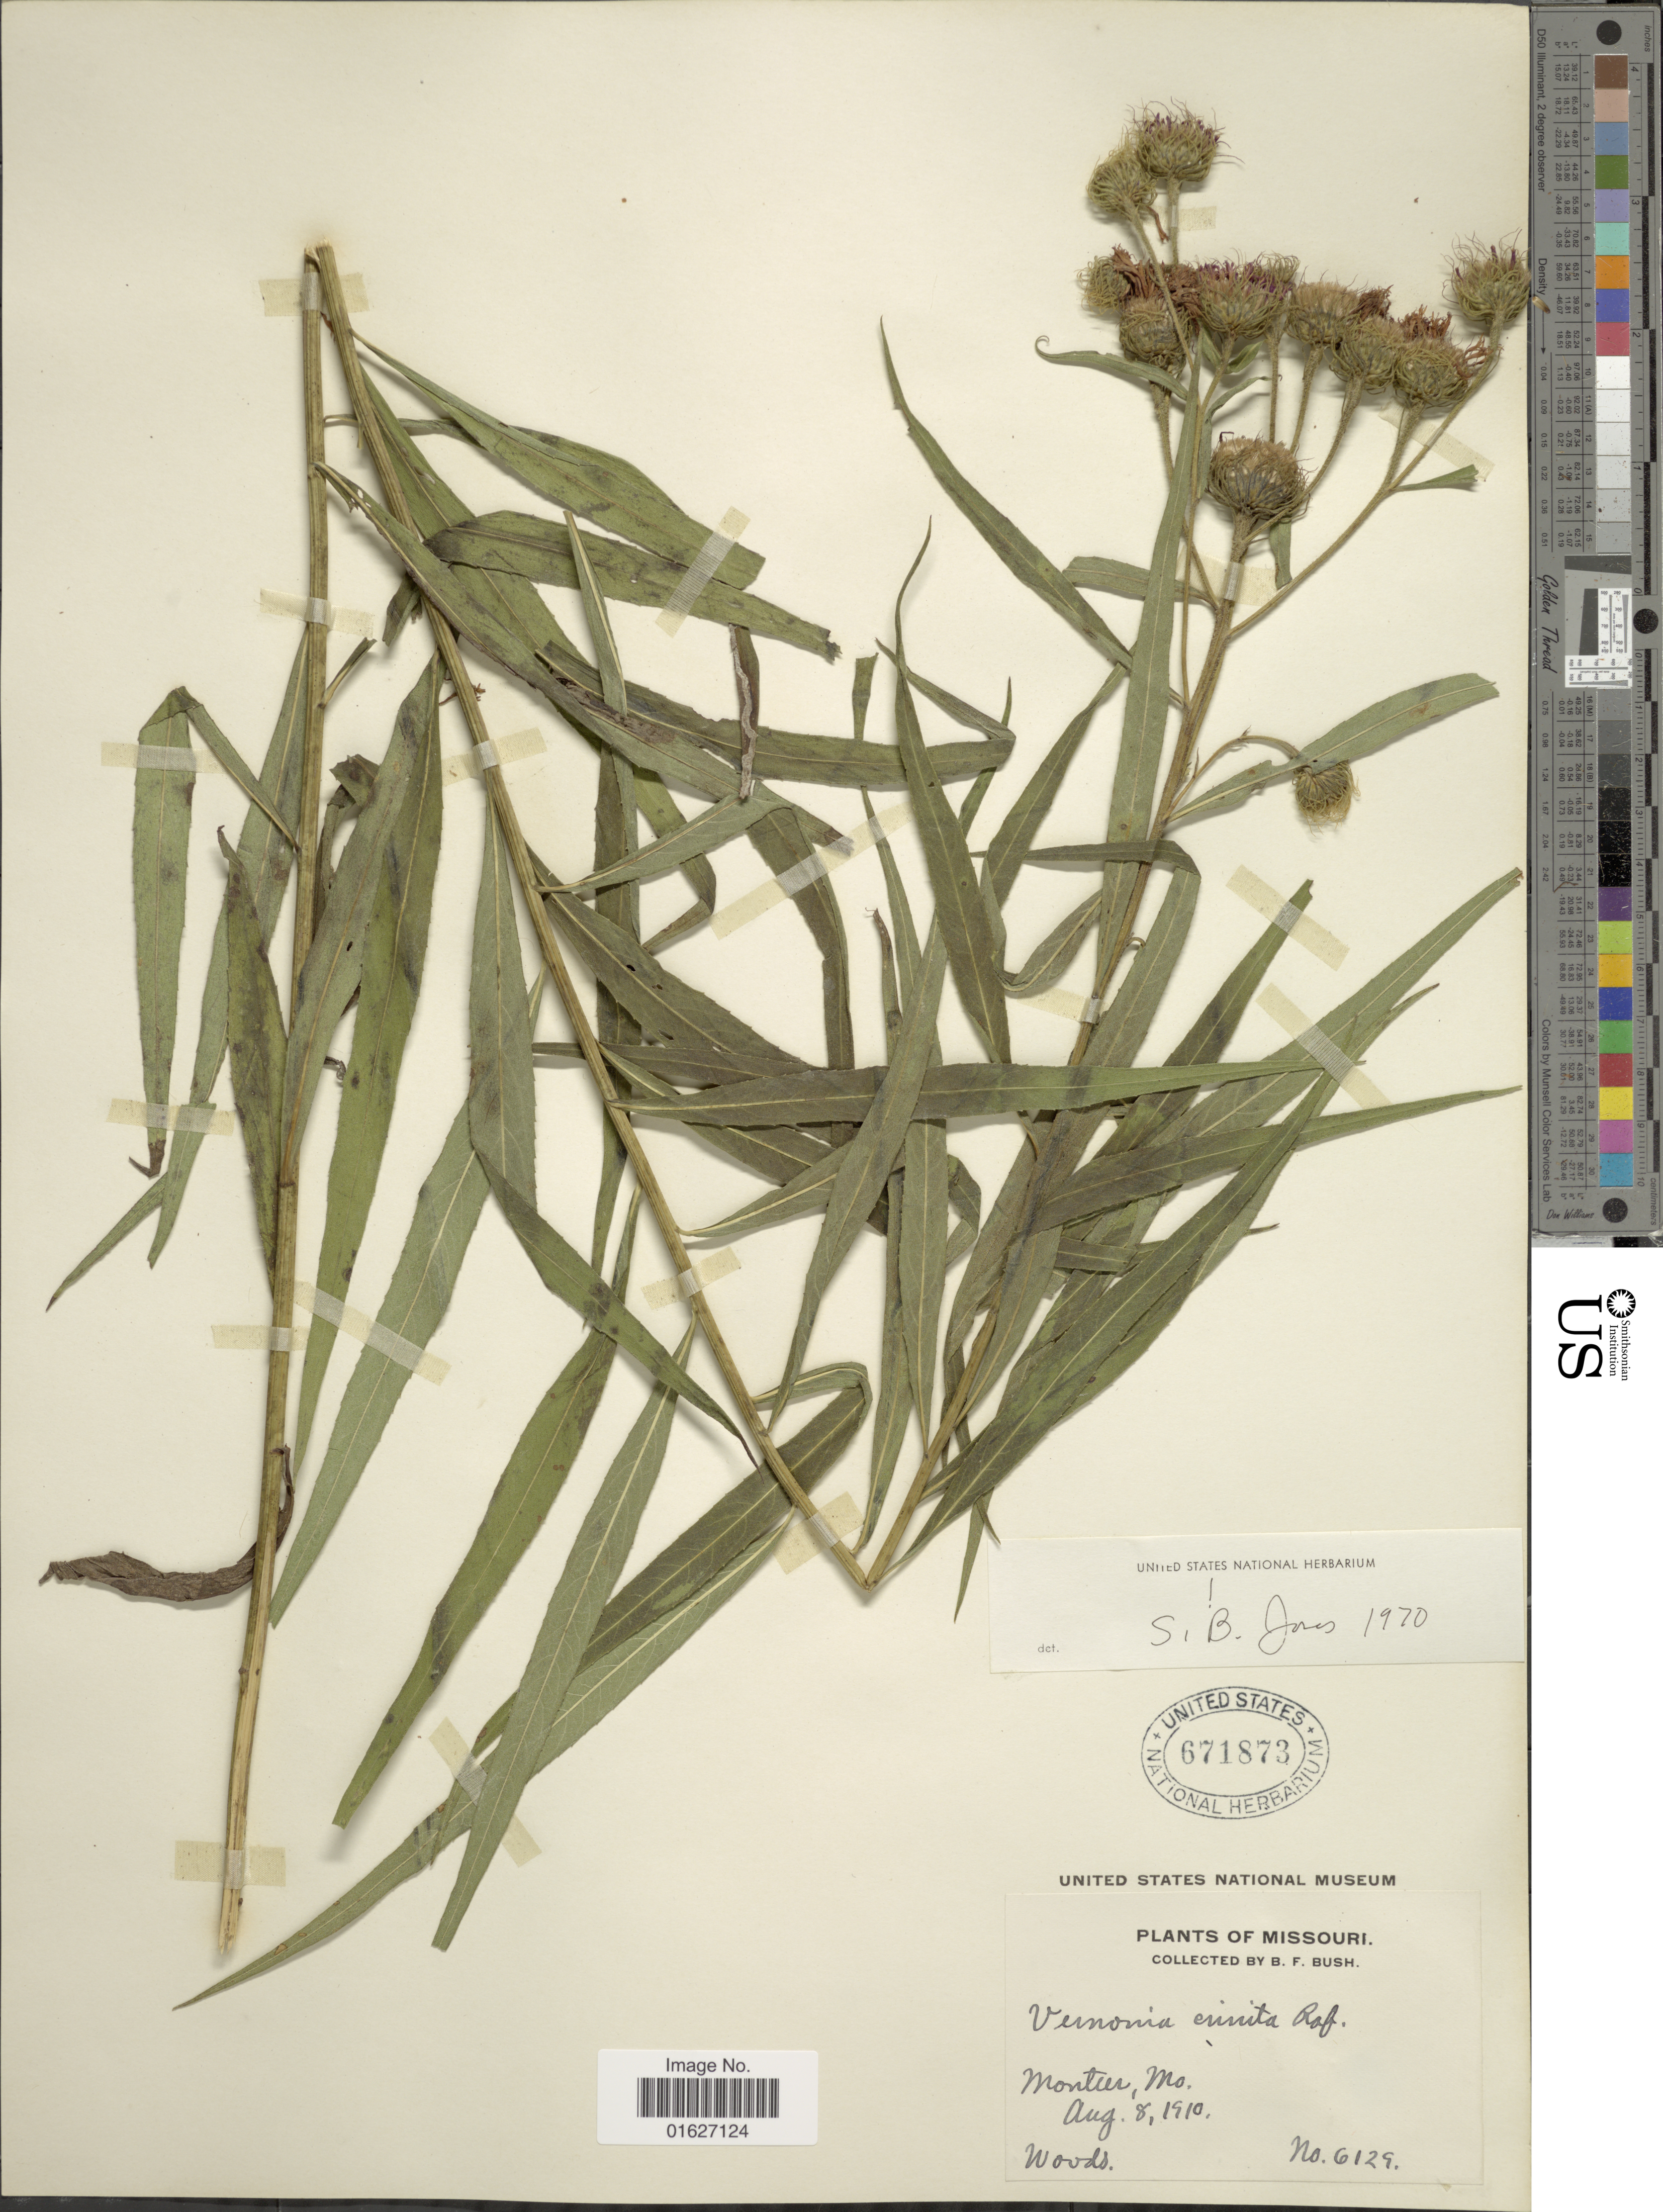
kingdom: Plantae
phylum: Tracheophyta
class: Magnoliopsida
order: Asterales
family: Asteraceae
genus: Vernonia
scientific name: Vernonia arkansana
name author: DC.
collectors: B. F. Bush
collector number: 6129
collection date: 1910-08-08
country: United States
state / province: Missouri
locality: Monteer.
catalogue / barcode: US 671873